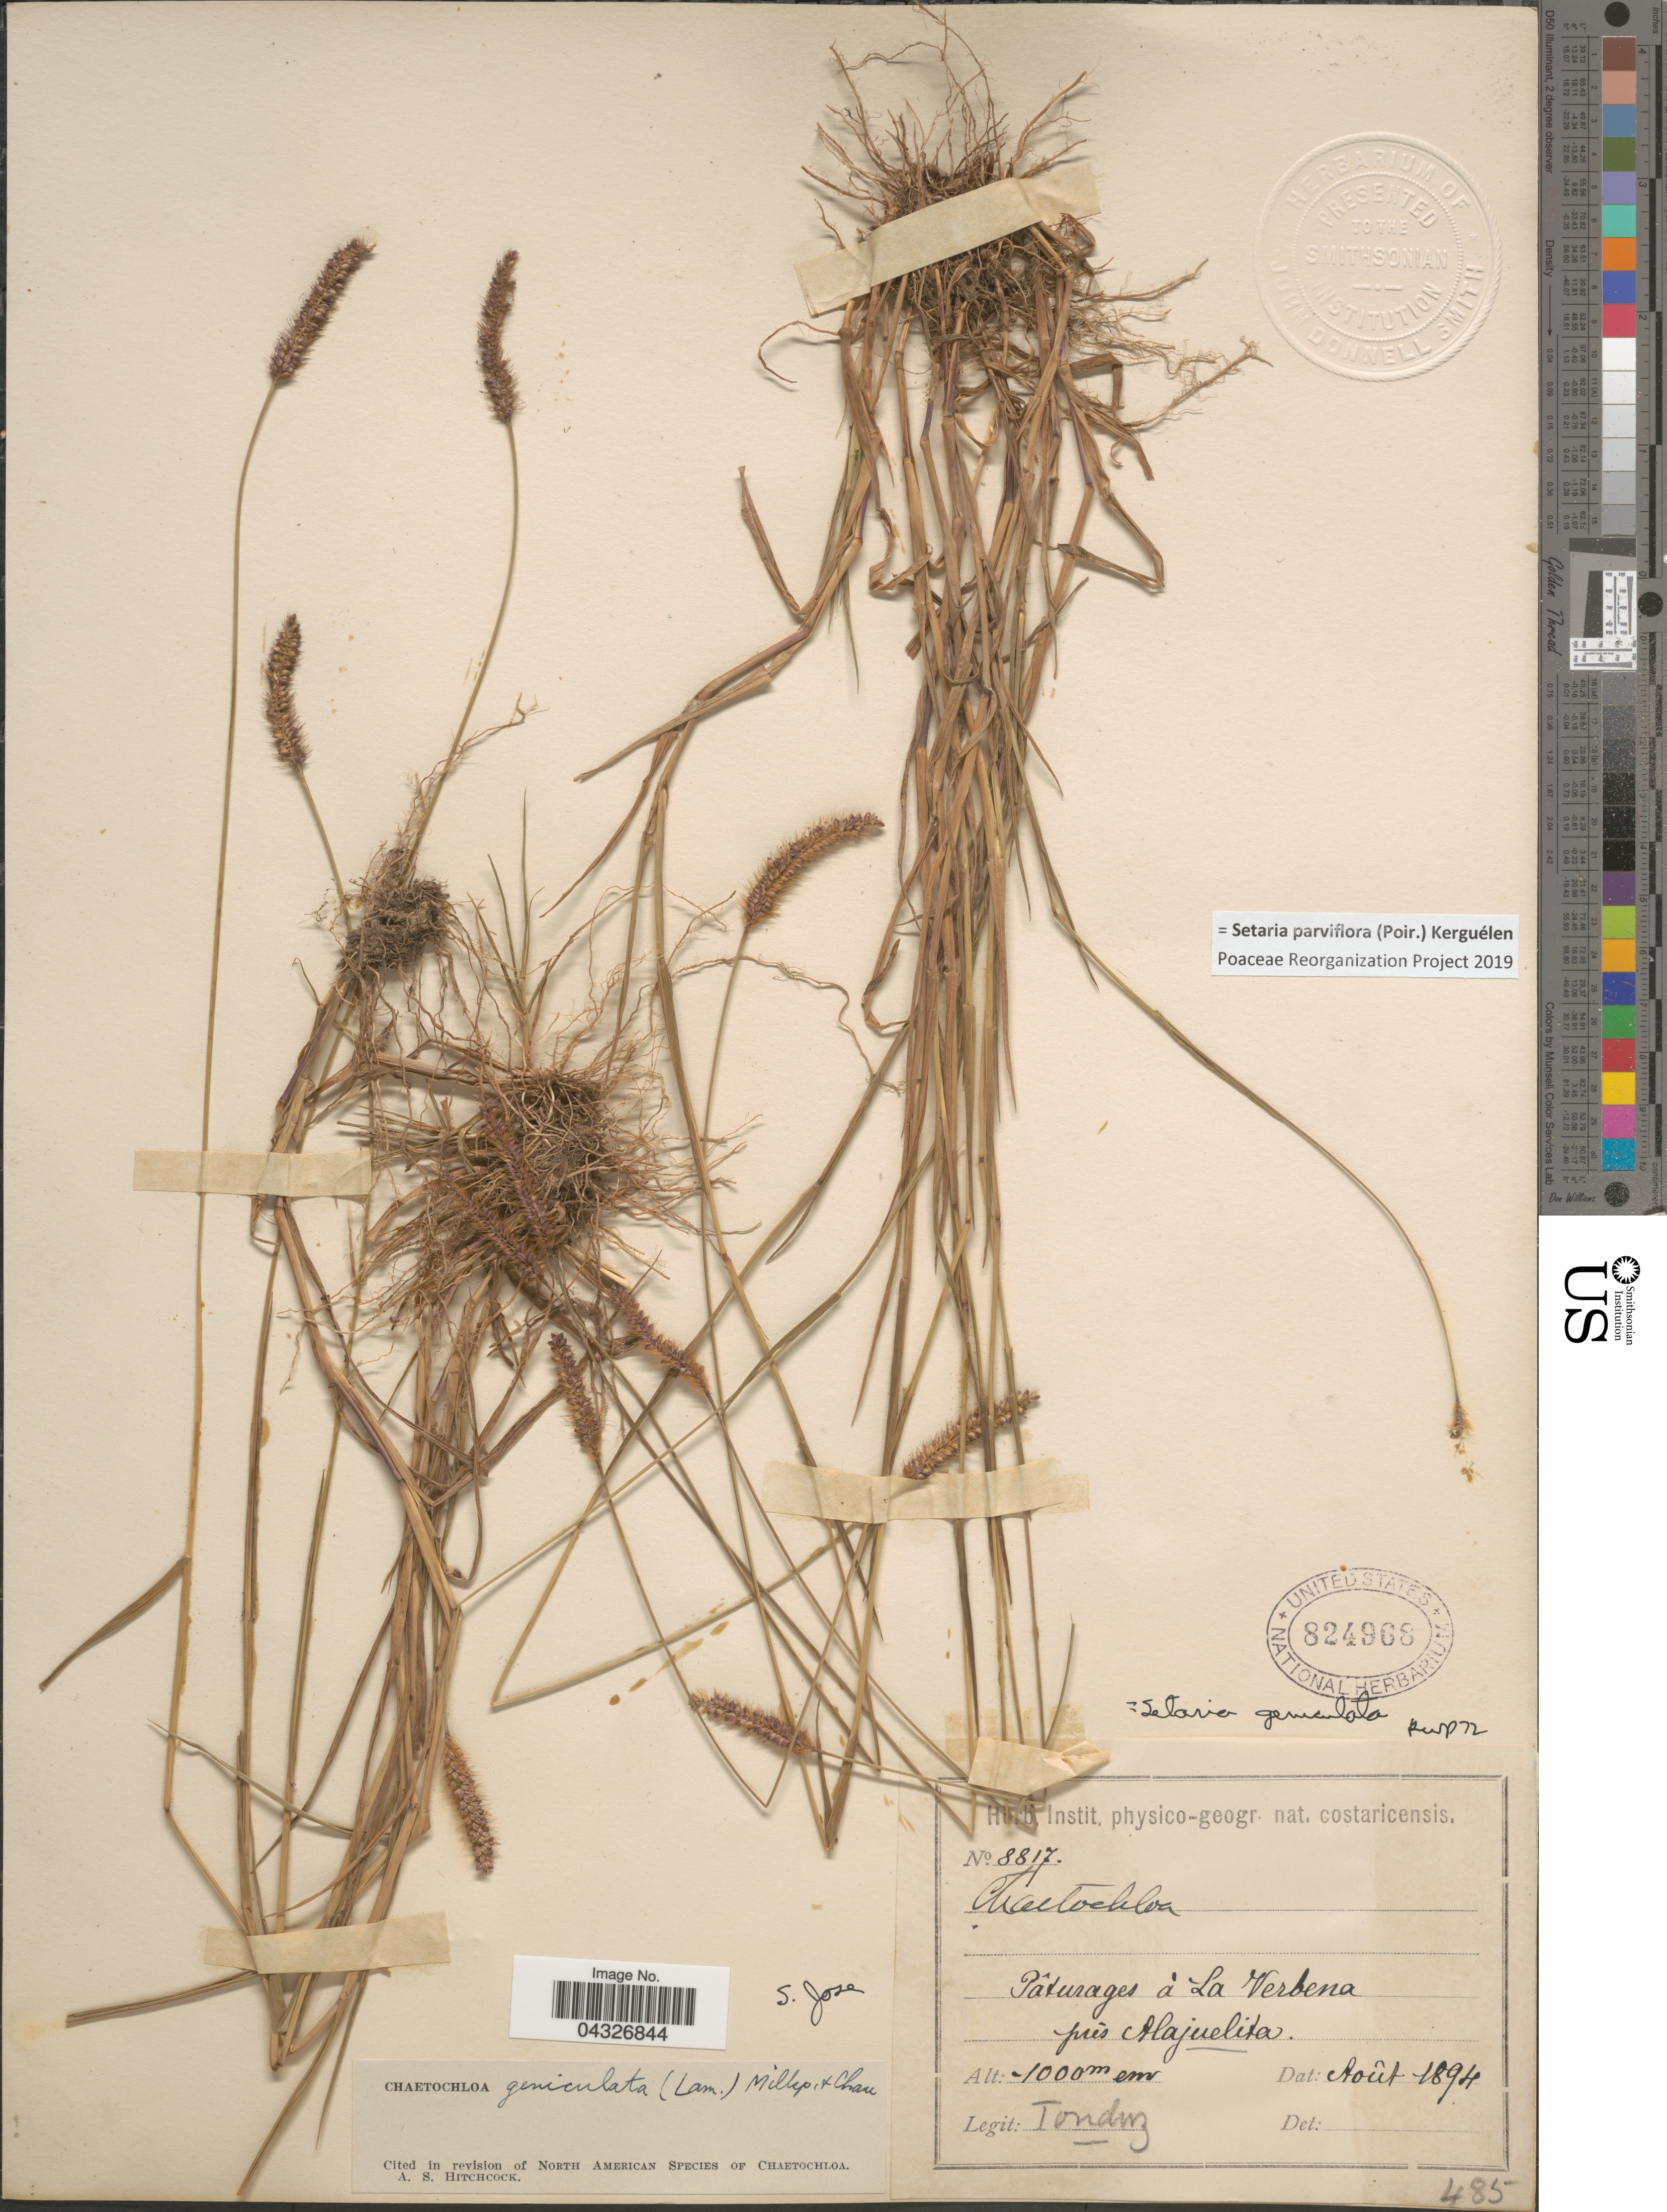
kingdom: Plantae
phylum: Tracheophyta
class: Liliopsida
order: Poales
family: Poaceae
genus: Setaria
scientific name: Setaria parviflora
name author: (Poir.) Kerguélen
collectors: Tonduz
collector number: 8817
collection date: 1894-08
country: Costa Rica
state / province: San José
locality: Pâturages à La Verbena près Alajuelita.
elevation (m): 1000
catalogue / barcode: US 824968